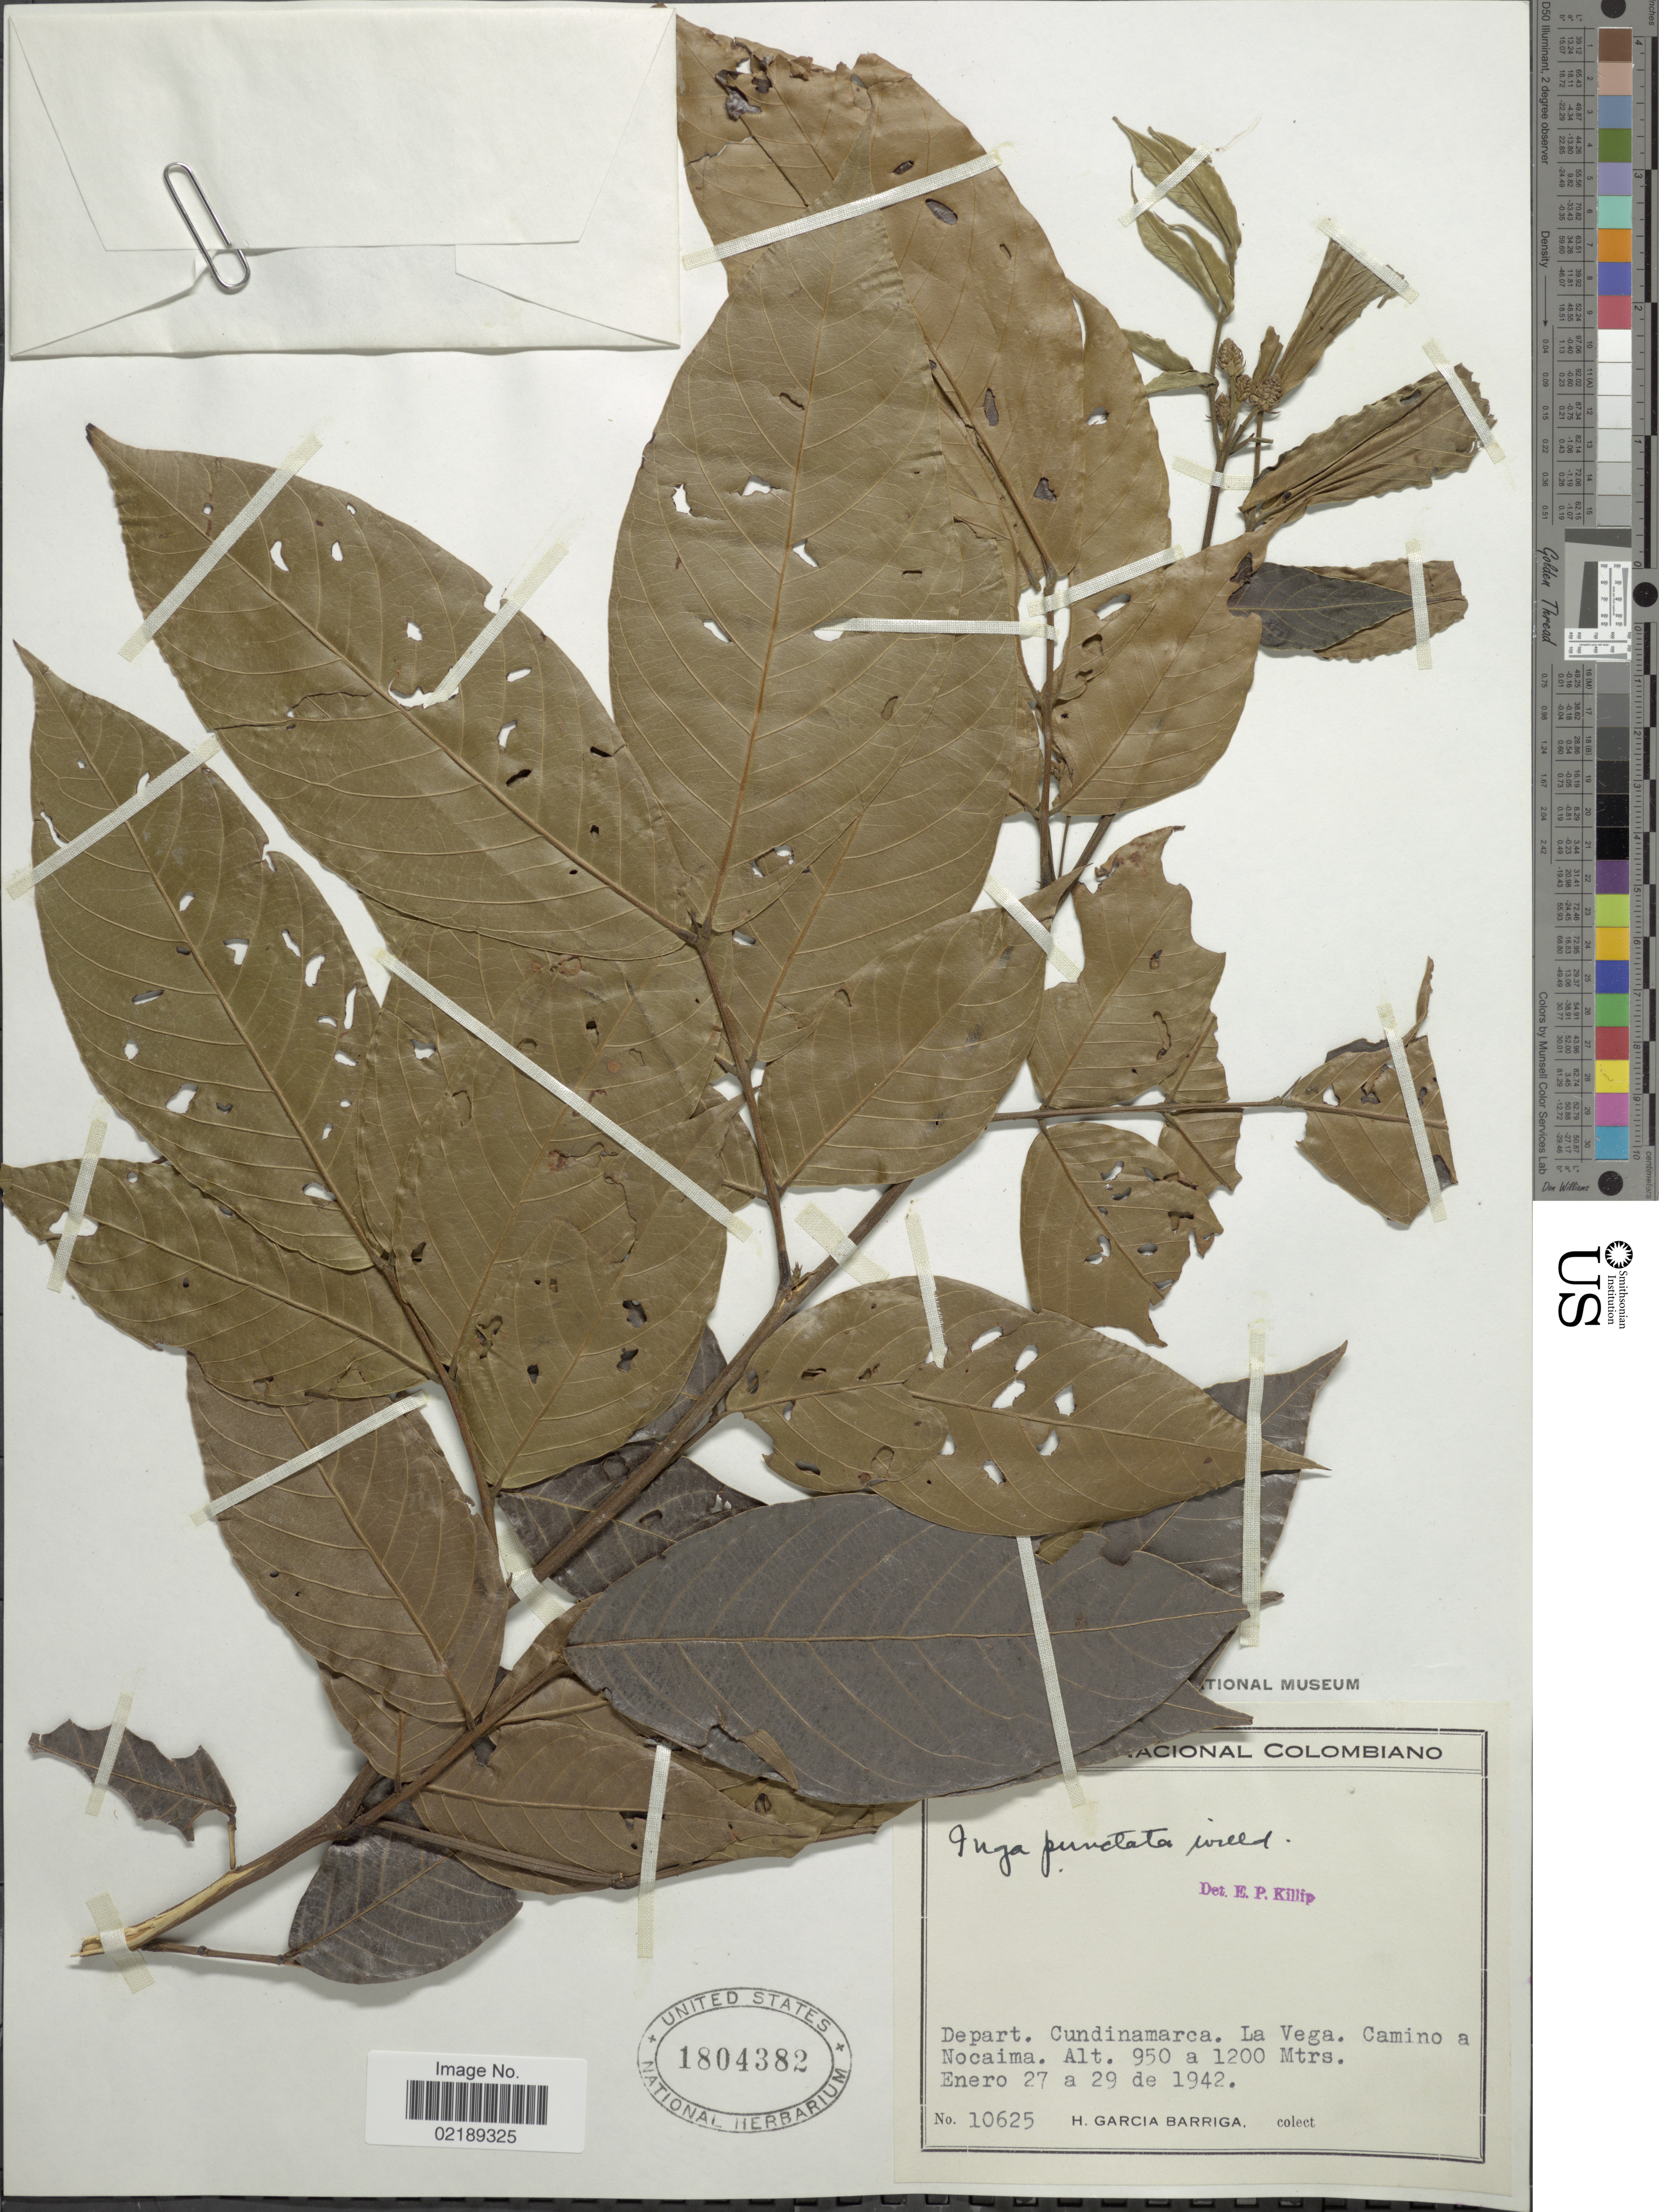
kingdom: Plantae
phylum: Tracheophyta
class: Magnoliopsida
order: Fabales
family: Fabaceae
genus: Inga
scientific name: Inga punctata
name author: Willd.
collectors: H. García Barriga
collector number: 10625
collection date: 1942-01-27/1942-01-29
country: Colombia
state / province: Cundinamarca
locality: La Vega, Camino a Nocaima.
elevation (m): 950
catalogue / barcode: US 1804382